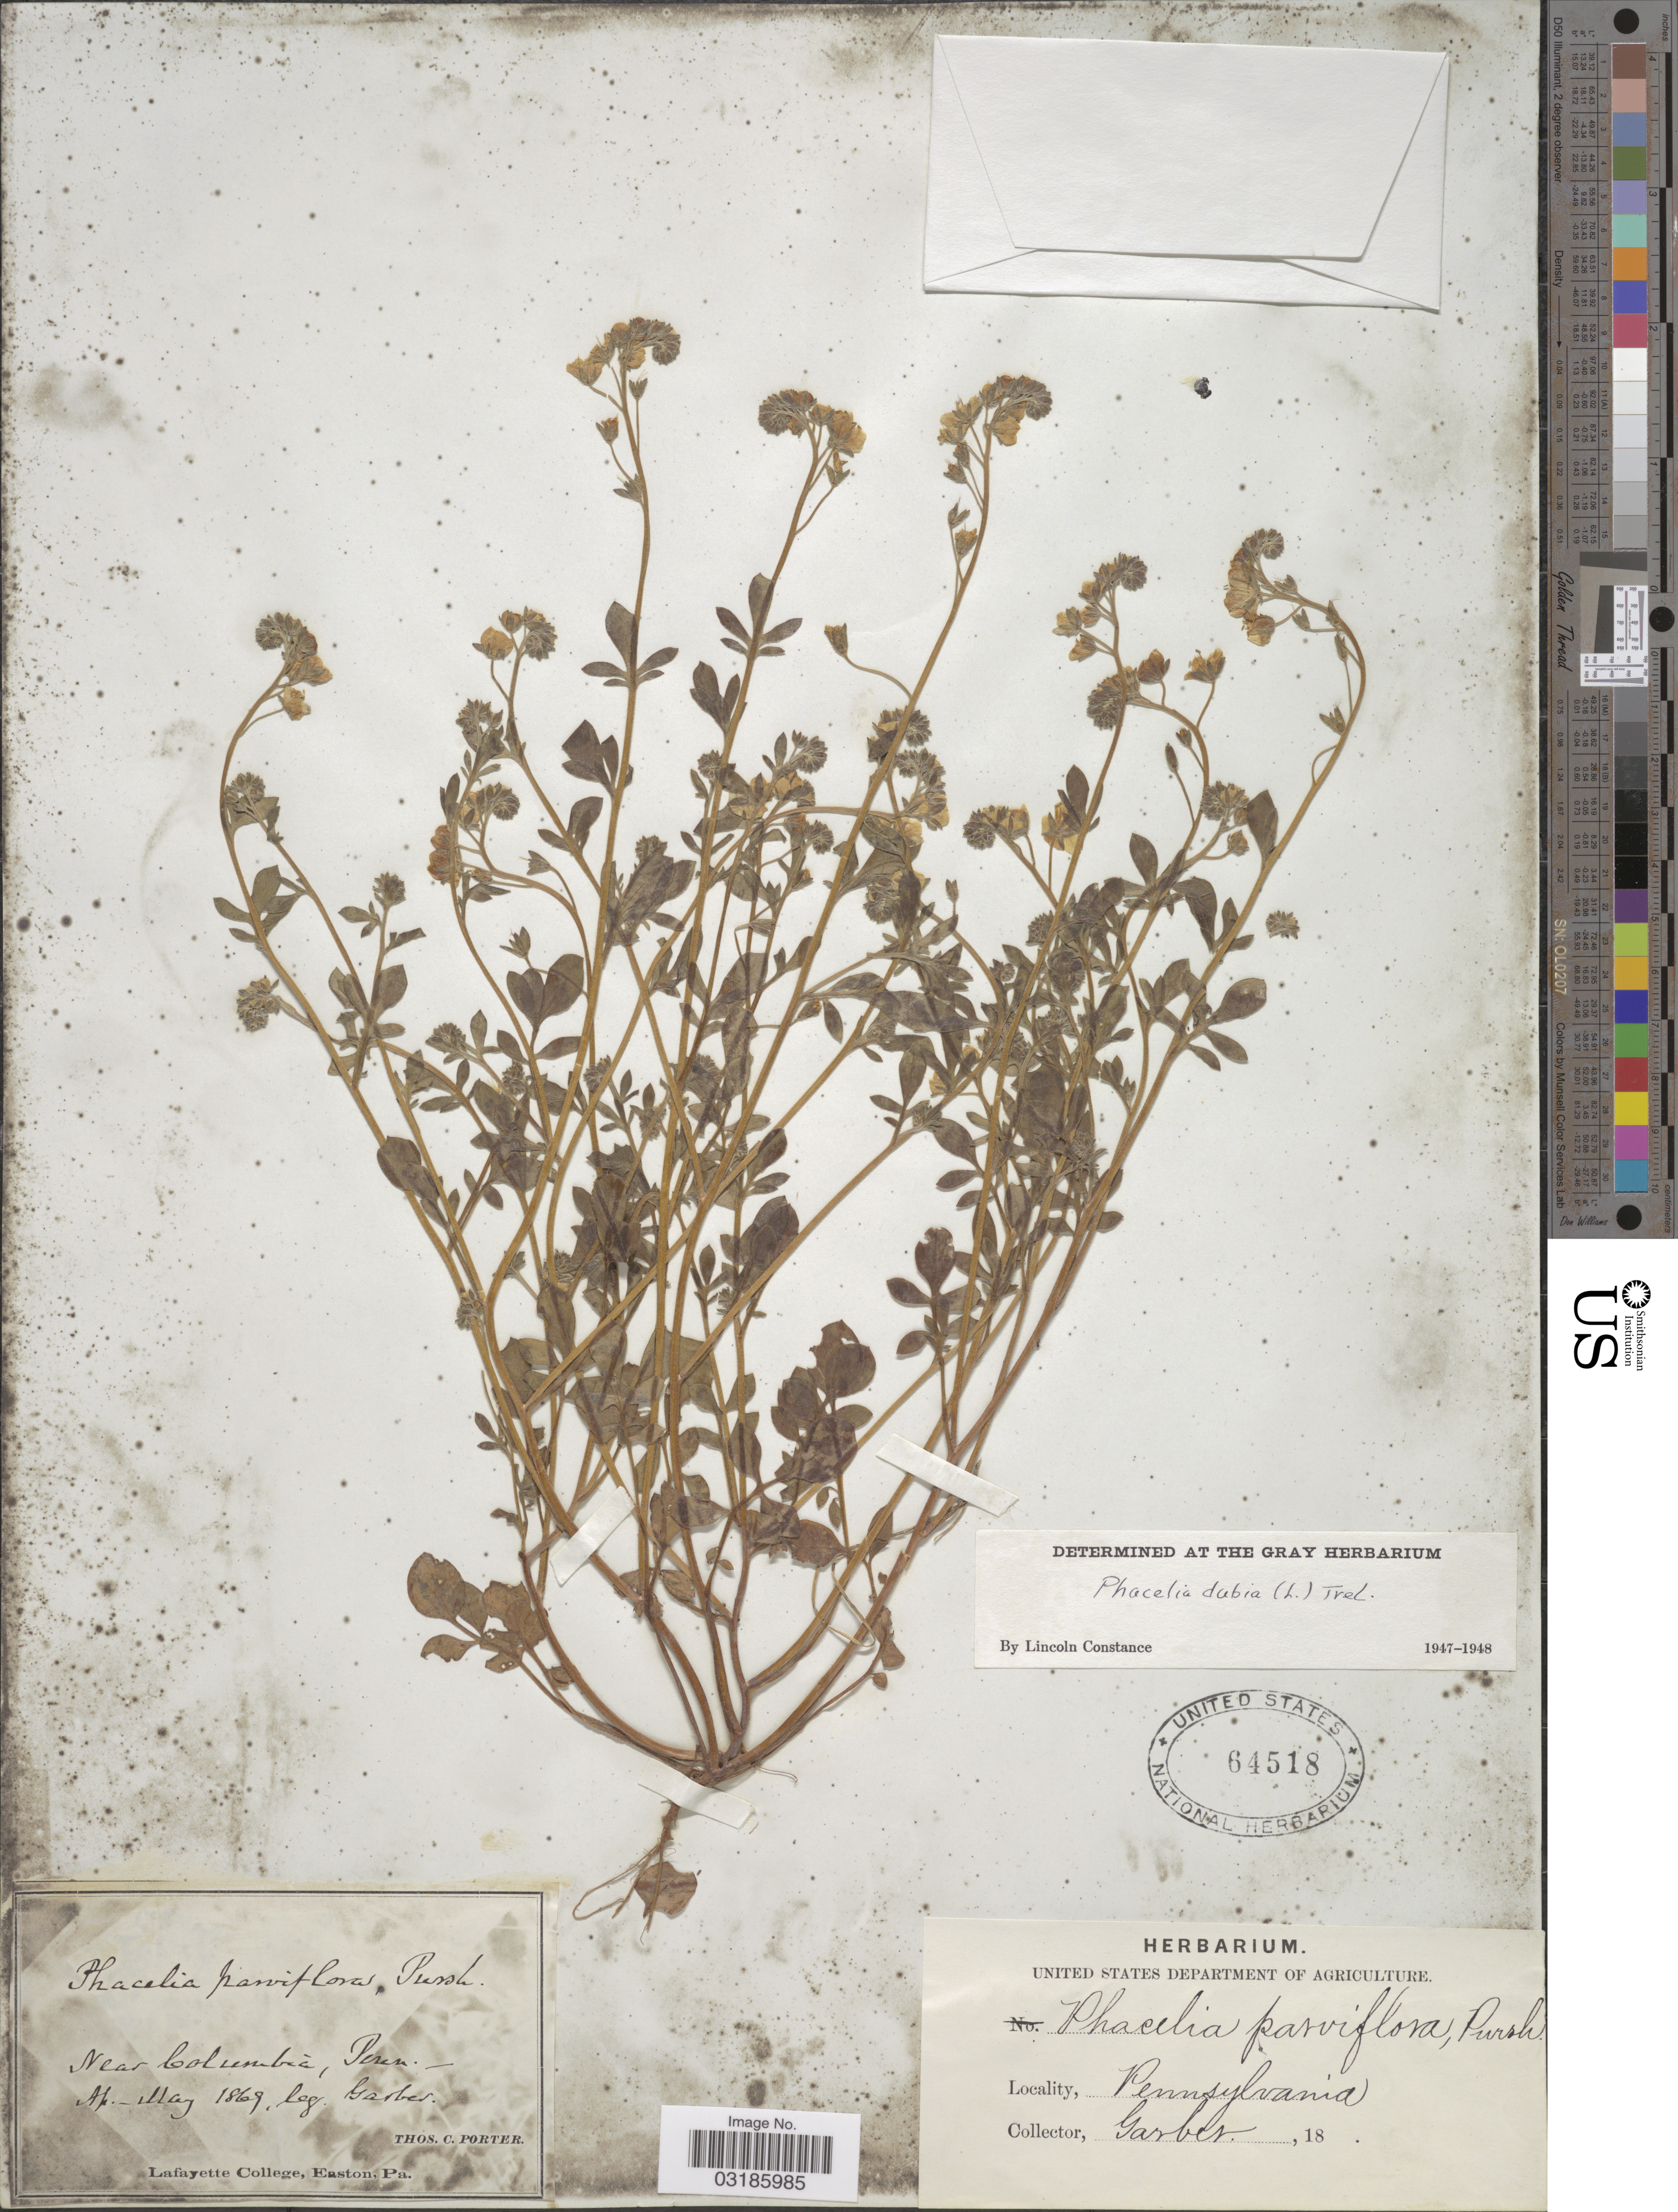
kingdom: Plantae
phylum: Tracheophyta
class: Magnoliopsida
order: Boraginales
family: Hydrophyllaceae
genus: Phacelia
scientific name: Phacelia dubia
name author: (L.) Trel.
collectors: -- Garber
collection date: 1869-04/1869-05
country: United States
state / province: Pennsylvania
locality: Near Columbia.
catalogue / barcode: US 64518